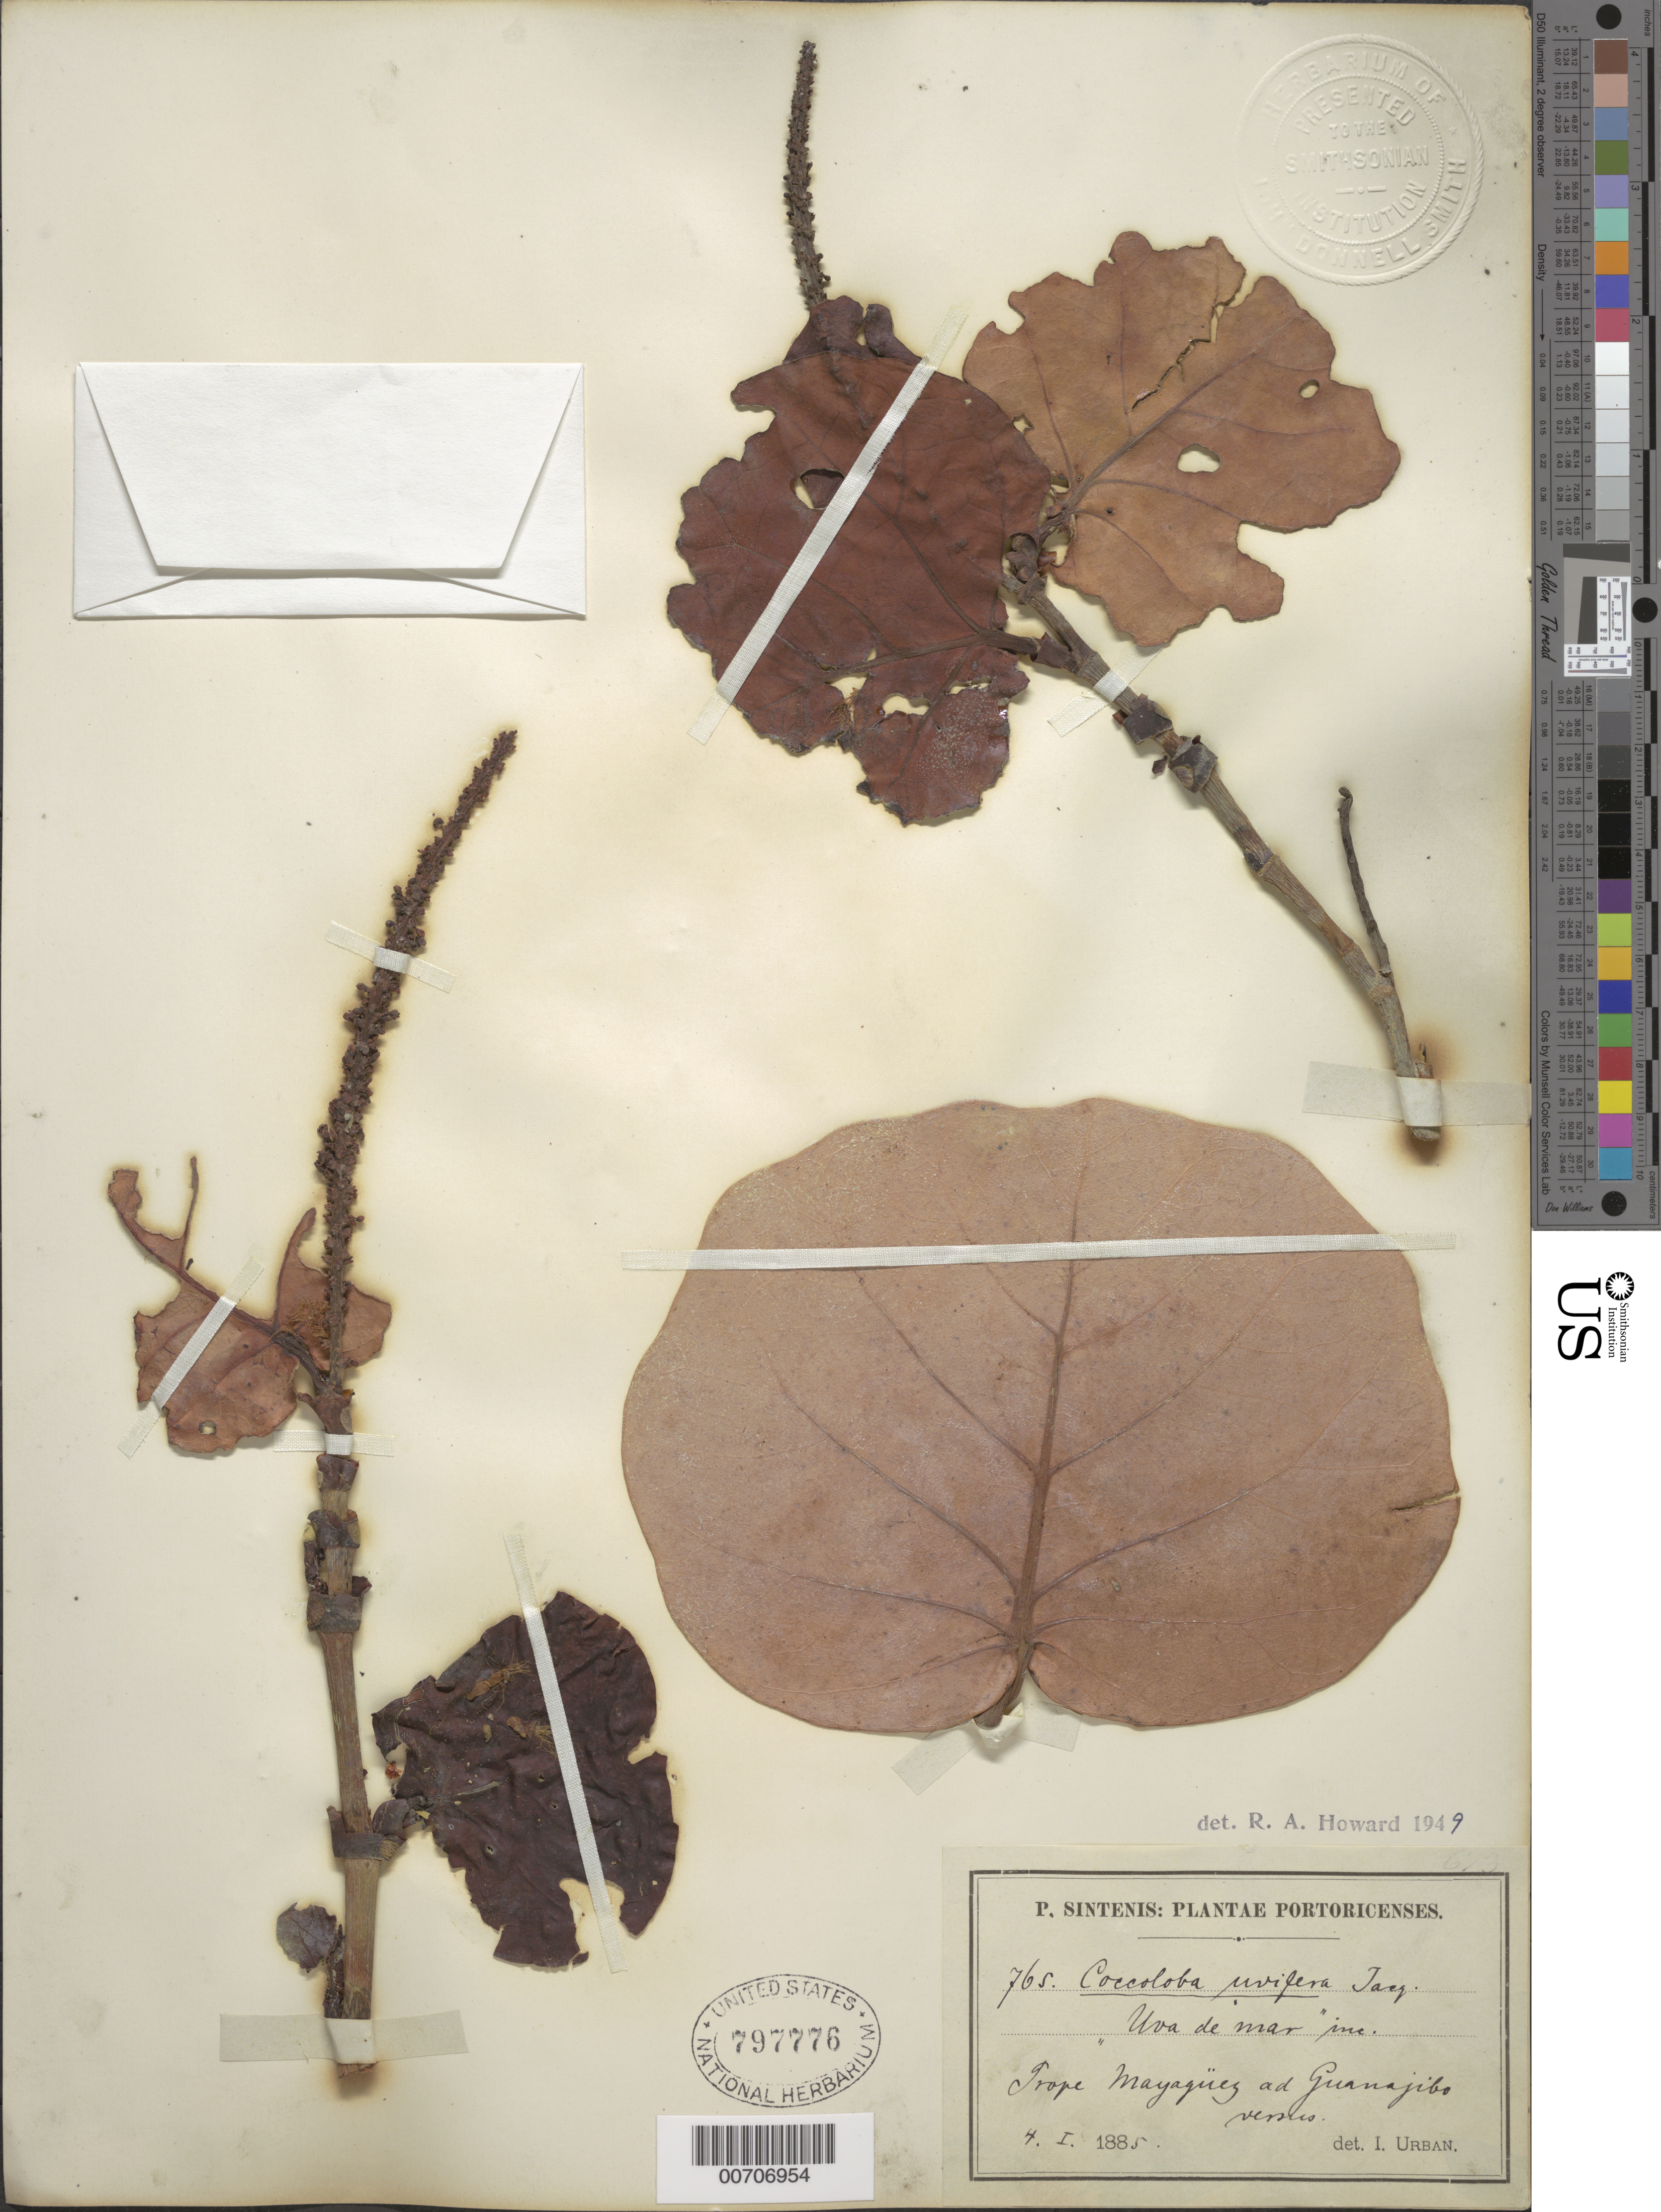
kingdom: Plantae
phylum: Tracheophyta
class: Magnoliopsida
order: Caryophyllales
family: Polygonaceae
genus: Coccoloba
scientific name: Coccoloba uvifera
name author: L.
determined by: Urban, Ignatz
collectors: P. Sintenis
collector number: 765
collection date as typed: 04 Jan 1885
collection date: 1885-01-04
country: Puerto Rico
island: Greater Antilles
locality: Prope Mayaguez ad Guanajibo versus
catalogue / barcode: US 797776